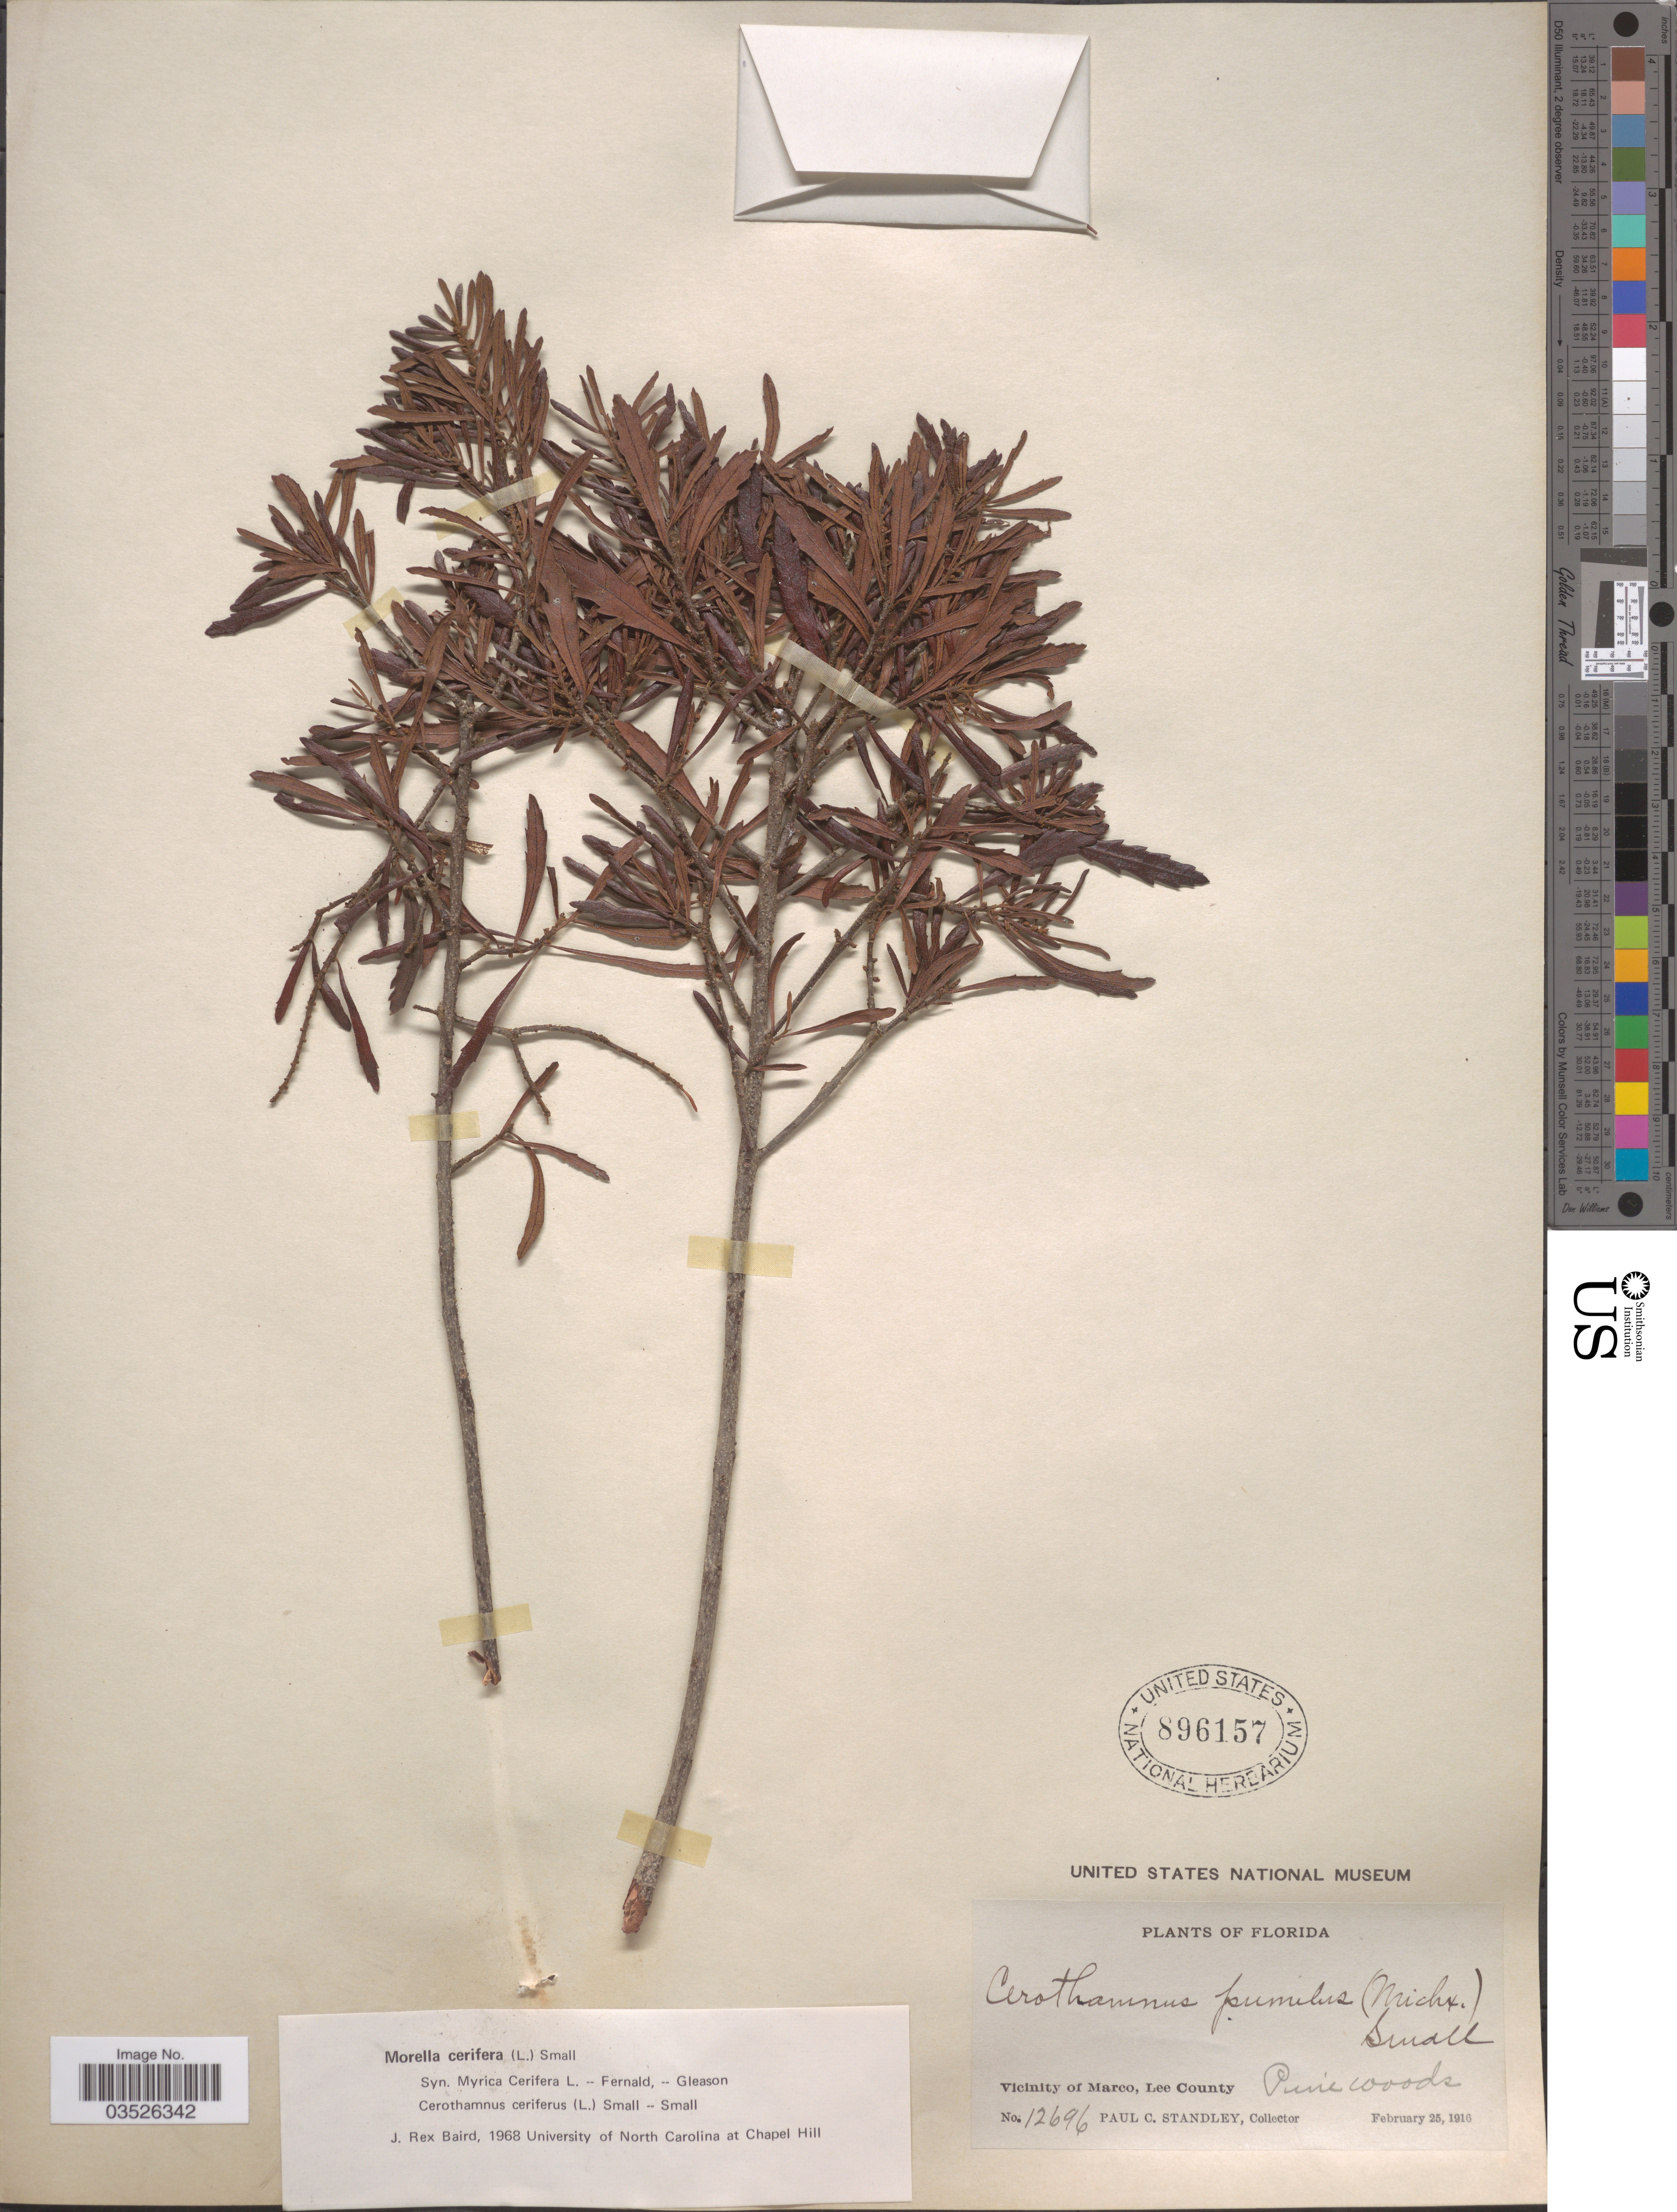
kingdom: Plantae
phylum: Tracheophyta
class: Magnoliopsida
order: Fagales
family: Myricaceae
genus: Morella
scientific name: Morella pumila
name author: (Michx.) Small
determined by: Strong, Mark T., (BOT), Smithsonian Institution - National Museum of Natural History (UNITED STATES)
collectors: P. C. Standley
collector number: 12696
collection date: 1916-02-25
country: United States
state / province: Florida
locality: Vicinity of Marco, Lee County.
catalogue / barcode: US 896157